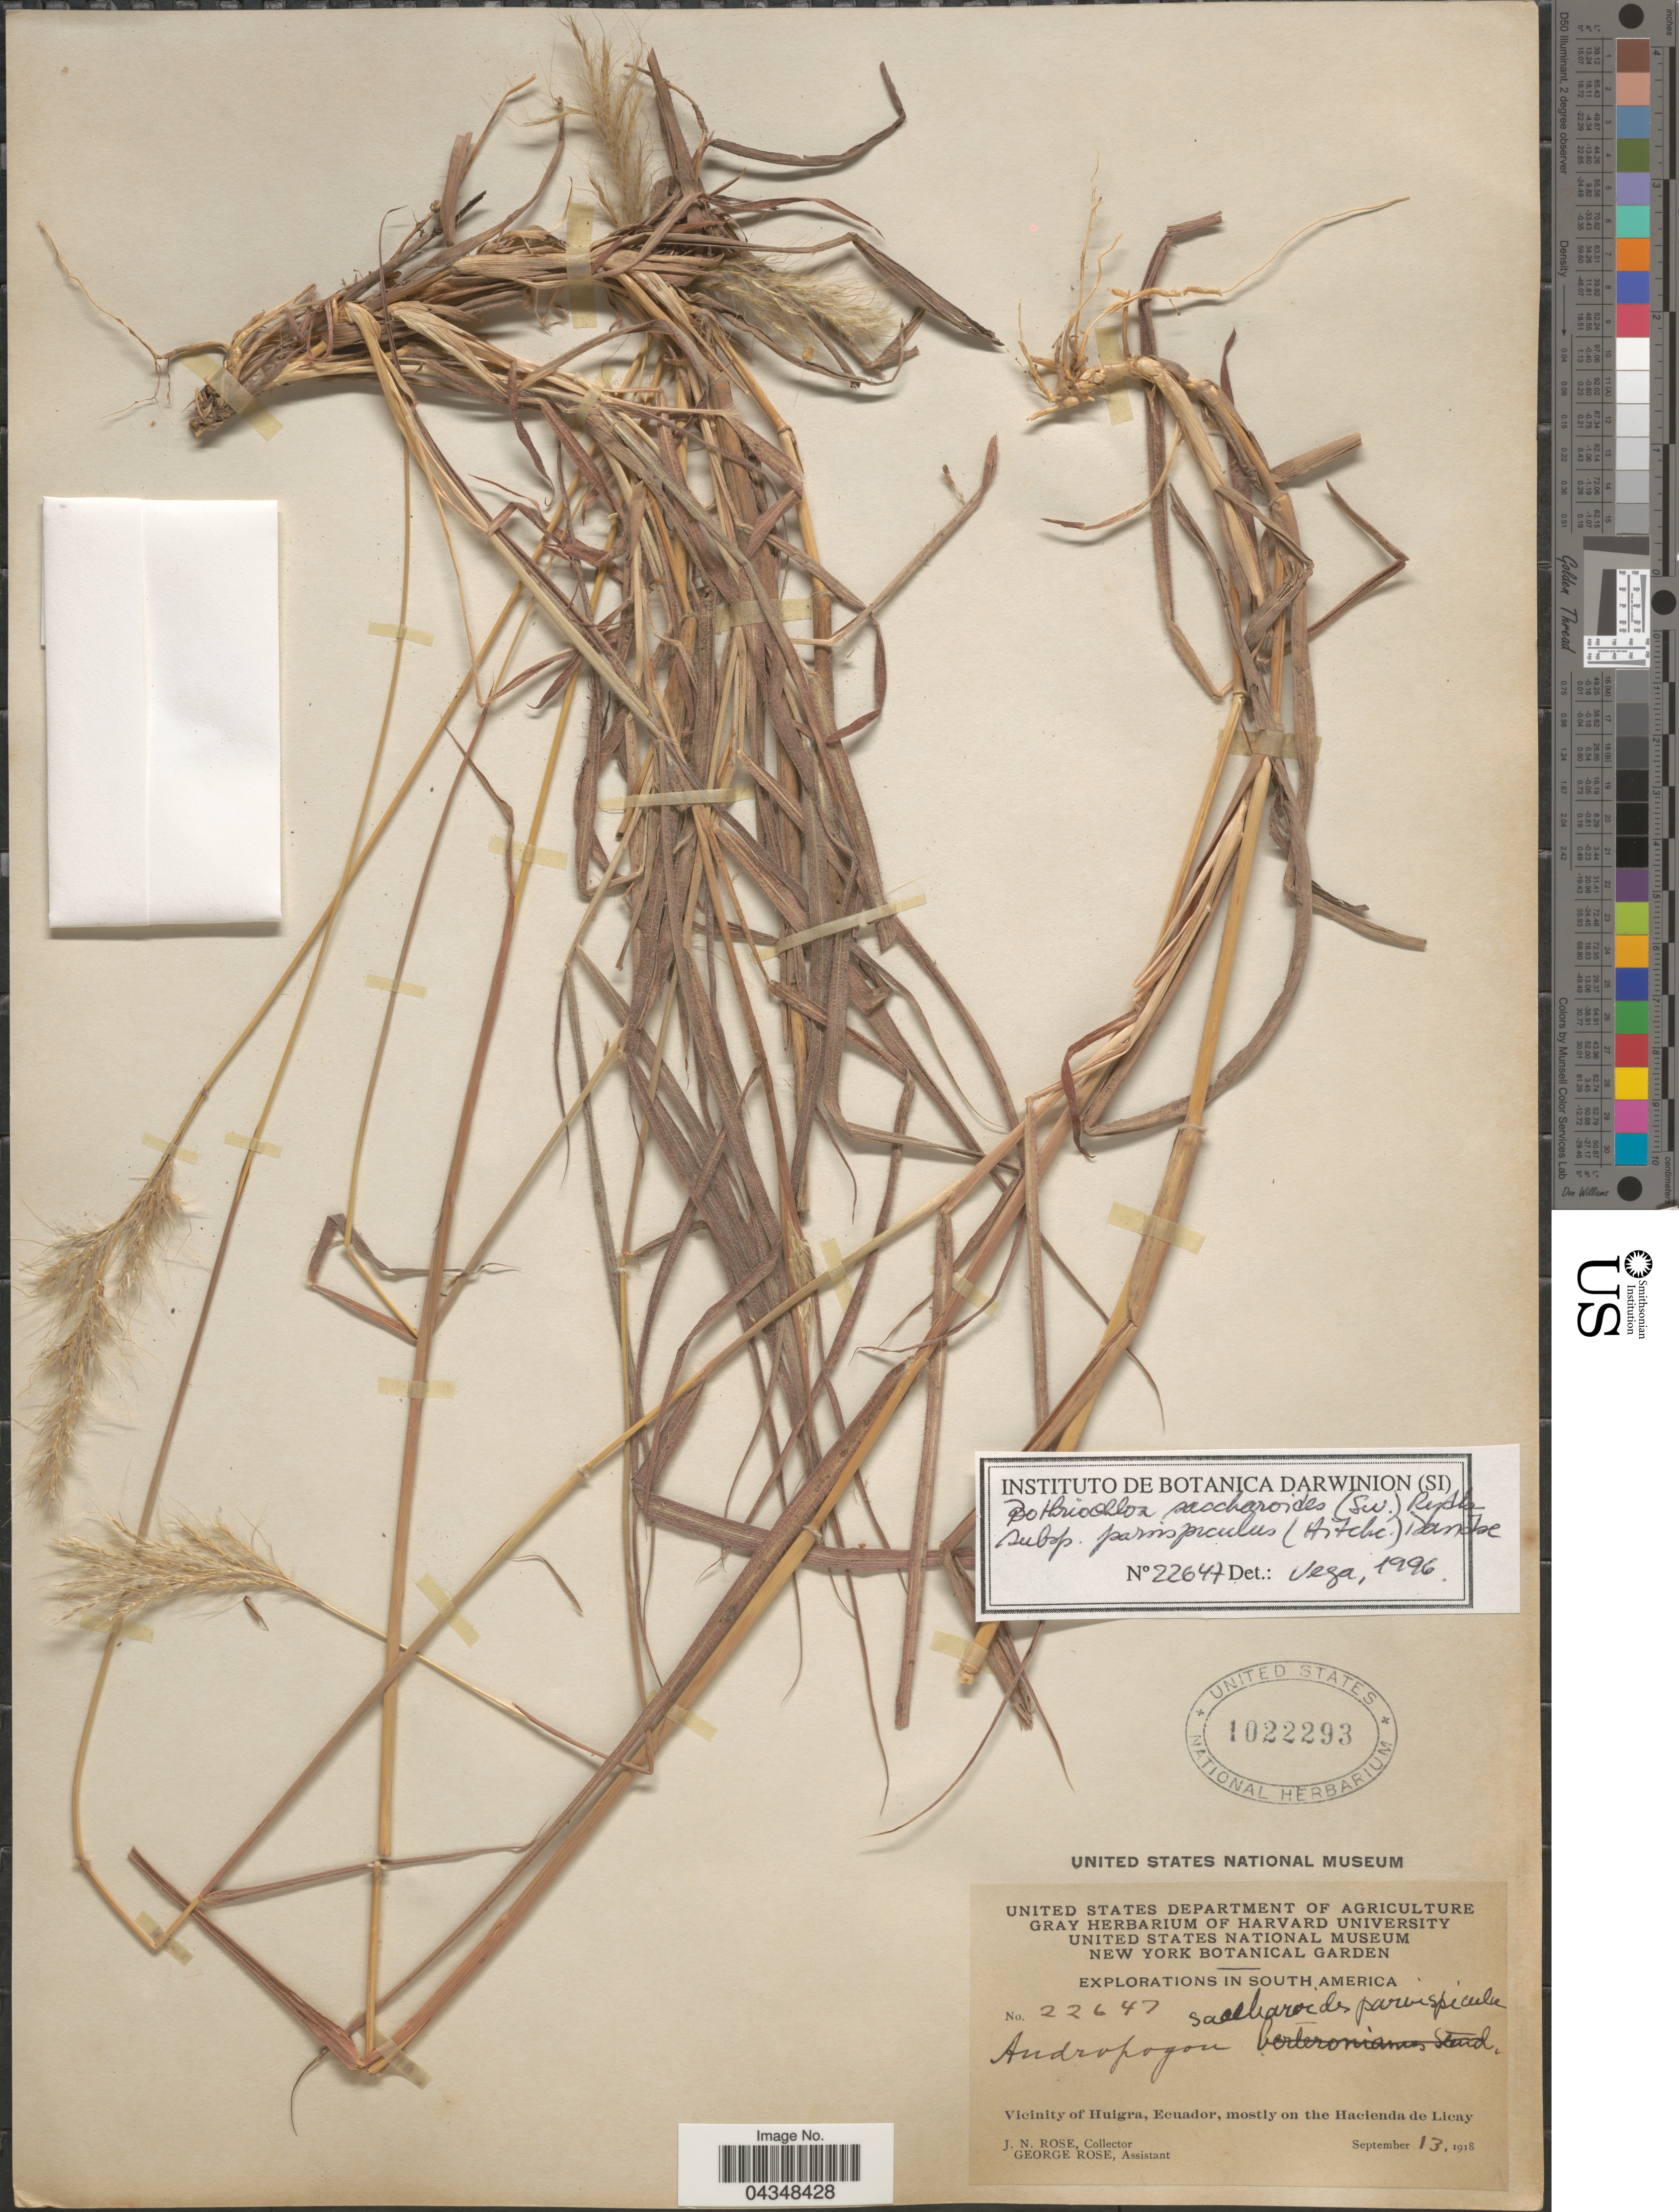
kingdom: Plantae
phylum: Tracheophyta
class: Liliopsida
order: Poales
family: Poaceae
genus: Bothriochloa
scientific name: Bothriochloa saccharoides var. parvispicula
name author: (Hitchc.) Tovar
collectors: J. N. Rose & G. Rose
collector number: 22647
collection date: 1918-09-13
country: Ecuador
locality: Explorations in South America. Vicinity of Huigra, mostly on the Hacienda de Licay.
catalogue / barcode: US 1022293